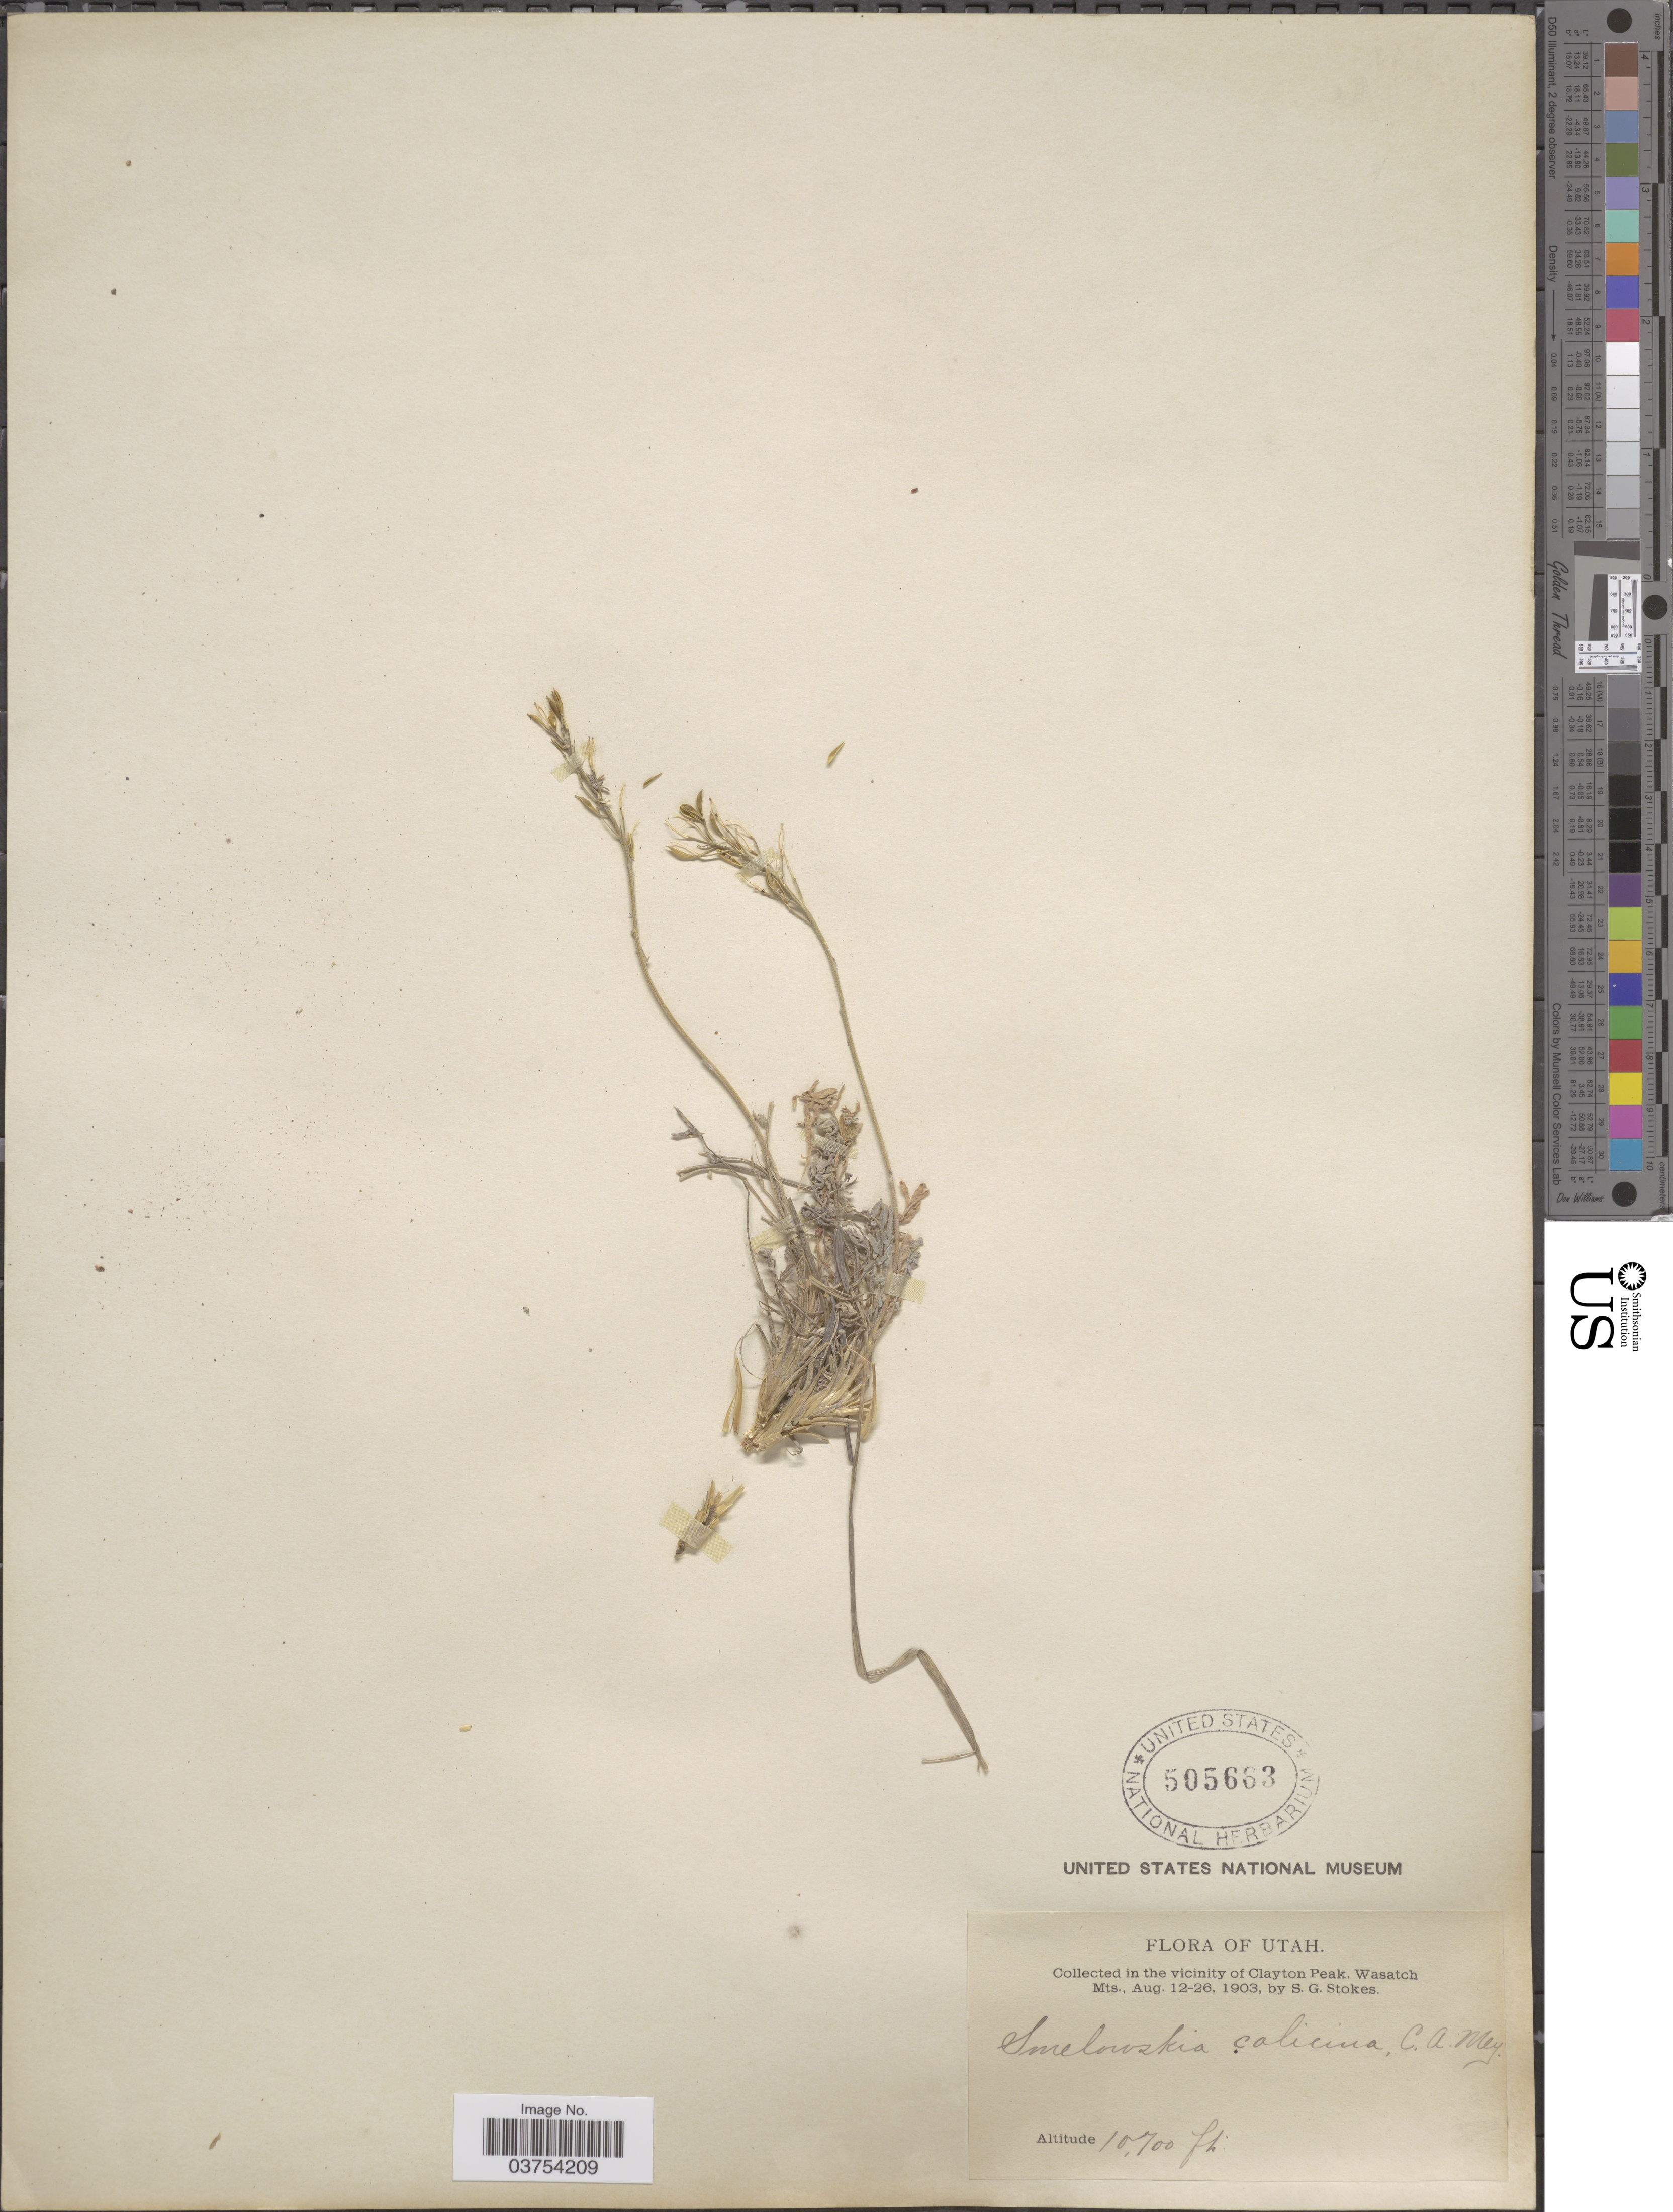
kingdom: Plantae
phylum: Tracheophyta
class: Magnoliopsida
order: Brassicales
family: Brassicaceae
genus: Smelowskia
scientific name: Smelowskia calycina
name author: (Stephan) C.A. Mey.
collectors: S. G. Stokes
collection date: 1903-08-12/1903-08-26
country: United States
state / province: Utah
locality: In the vicinity of Clayton Peak, Wasatch Mts.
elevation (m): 3261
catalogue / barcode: US 505663